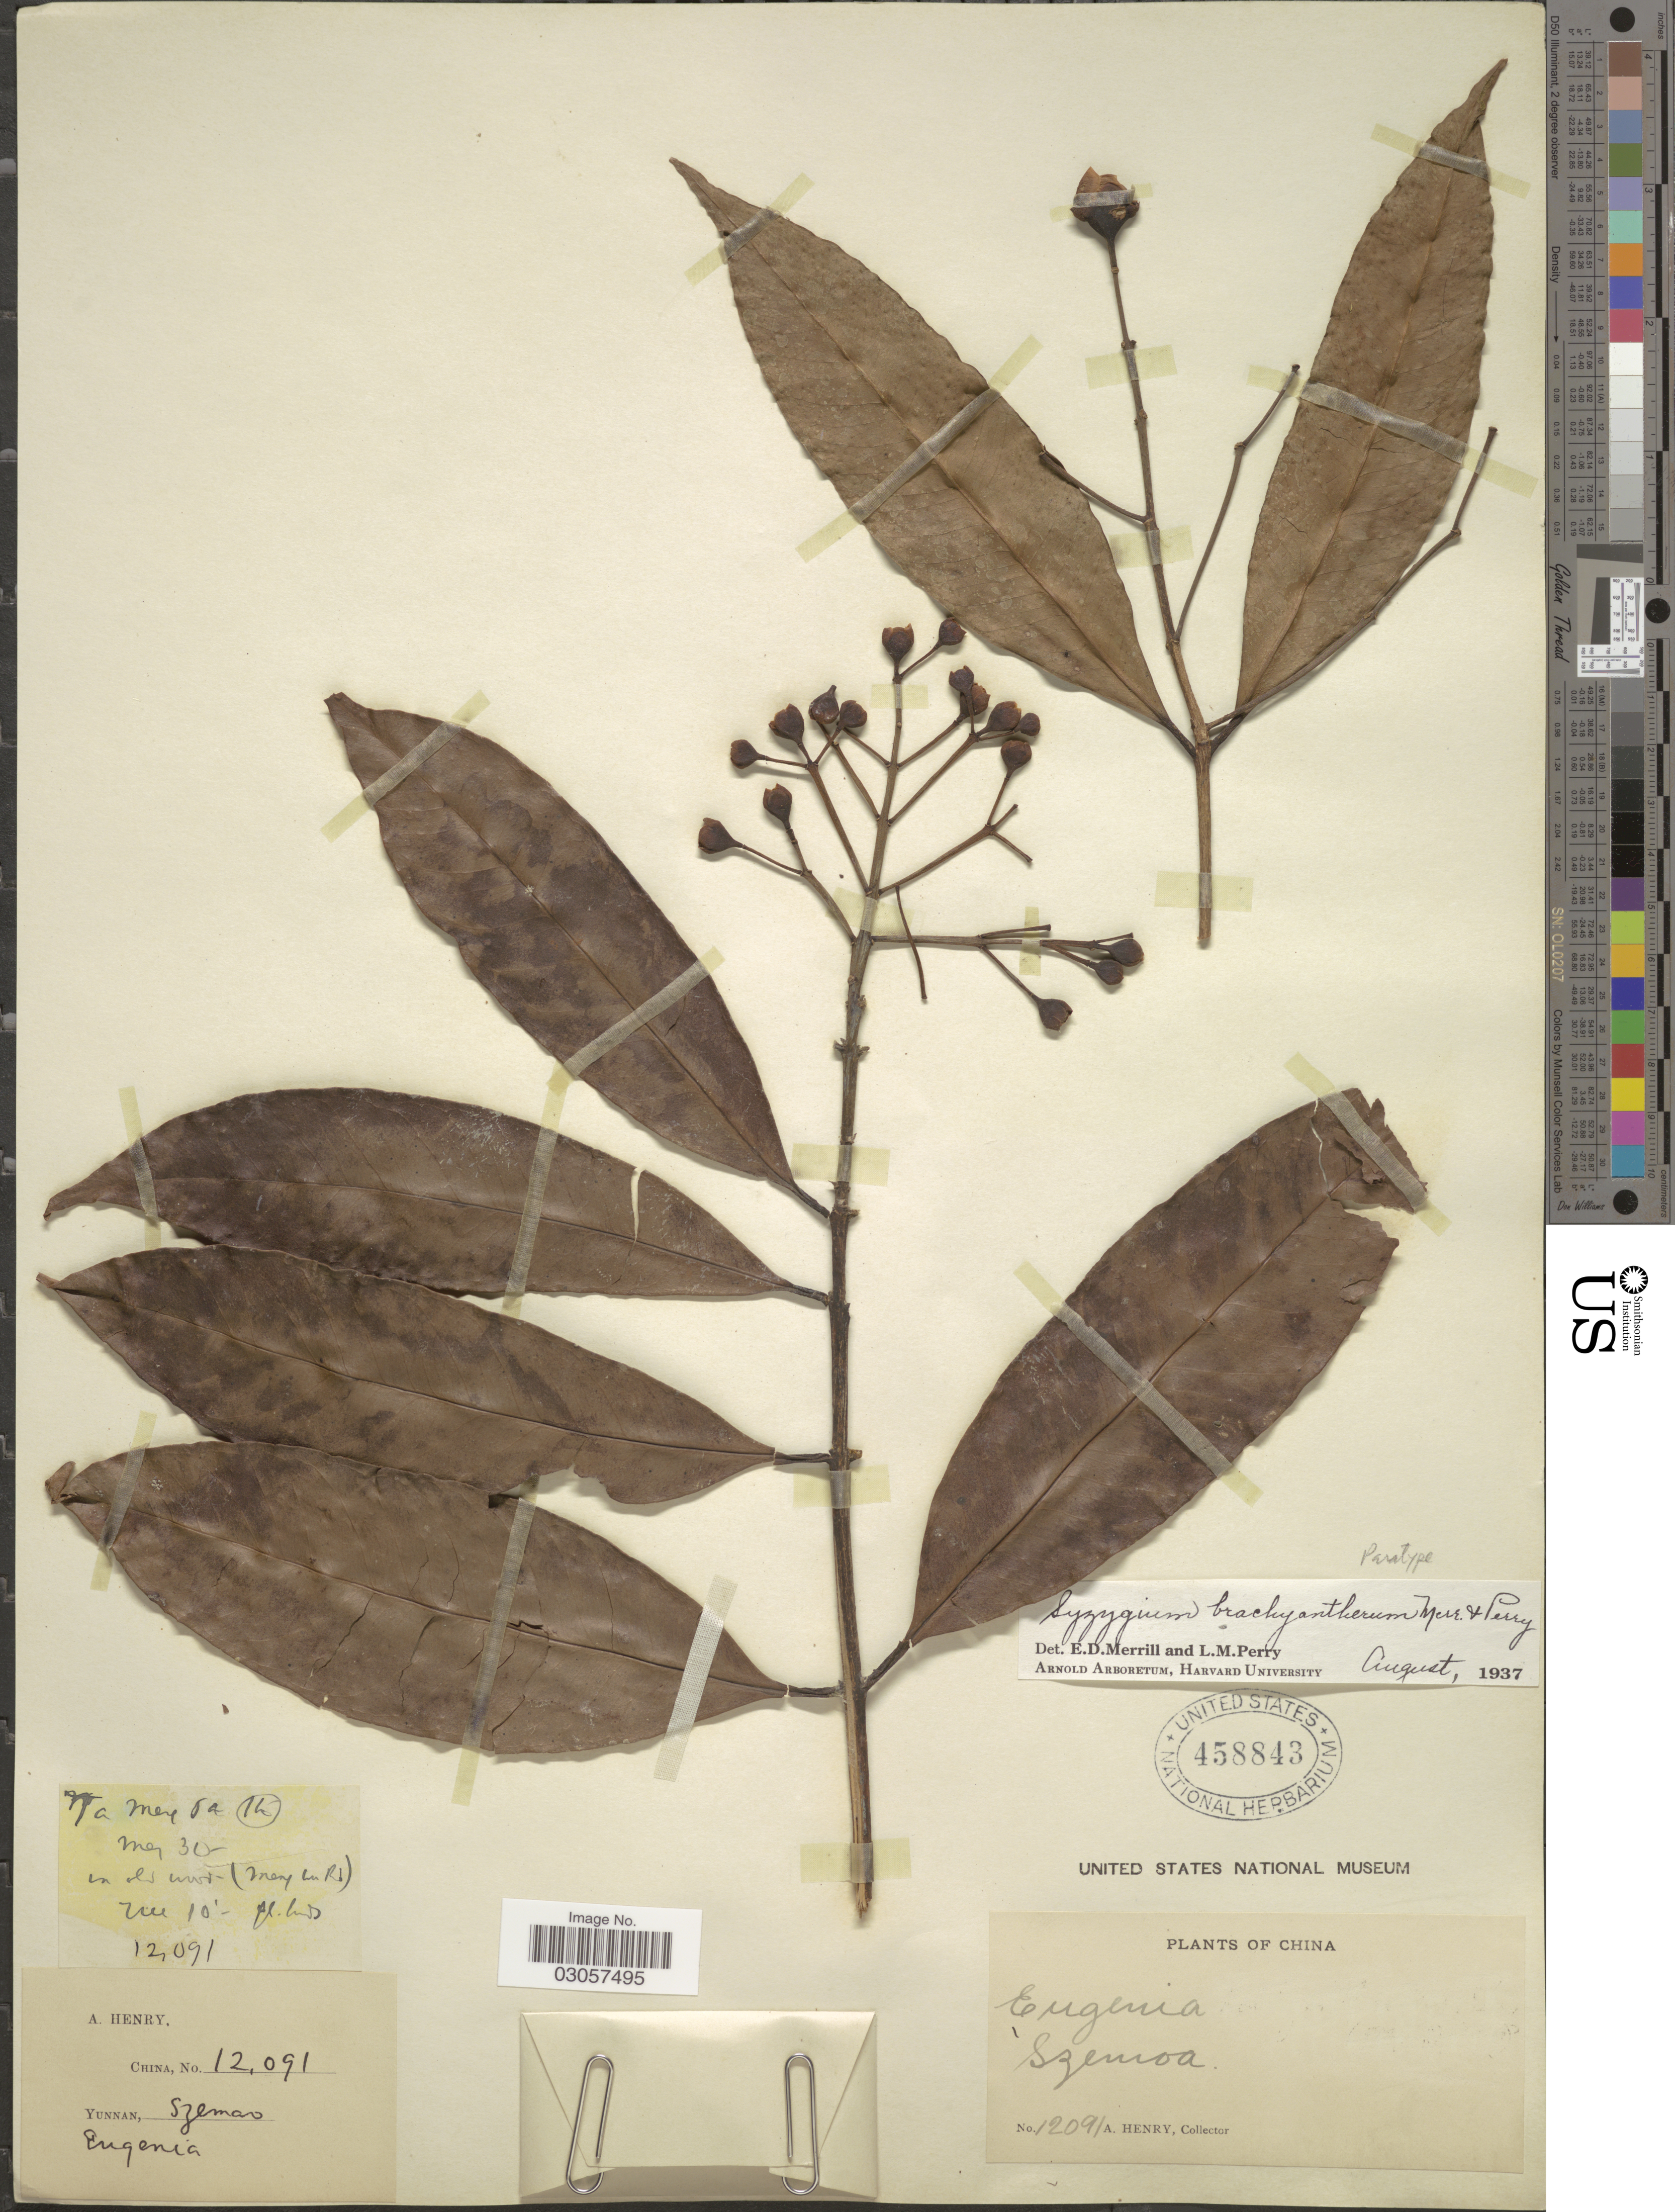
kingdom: Plantae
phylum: Tracheophyta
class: Magnoliopsida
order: Myrtales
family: Myrtaceae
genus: Syzygium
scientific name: Syzygium brachyantherum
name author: Merr. & L.M. Perry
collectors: A. Henry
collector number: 12091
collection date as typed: Transcribed d/m/y: /5/30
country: China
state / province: Yunnan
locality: Yunnan, Szemoa.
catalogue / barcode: US 458843